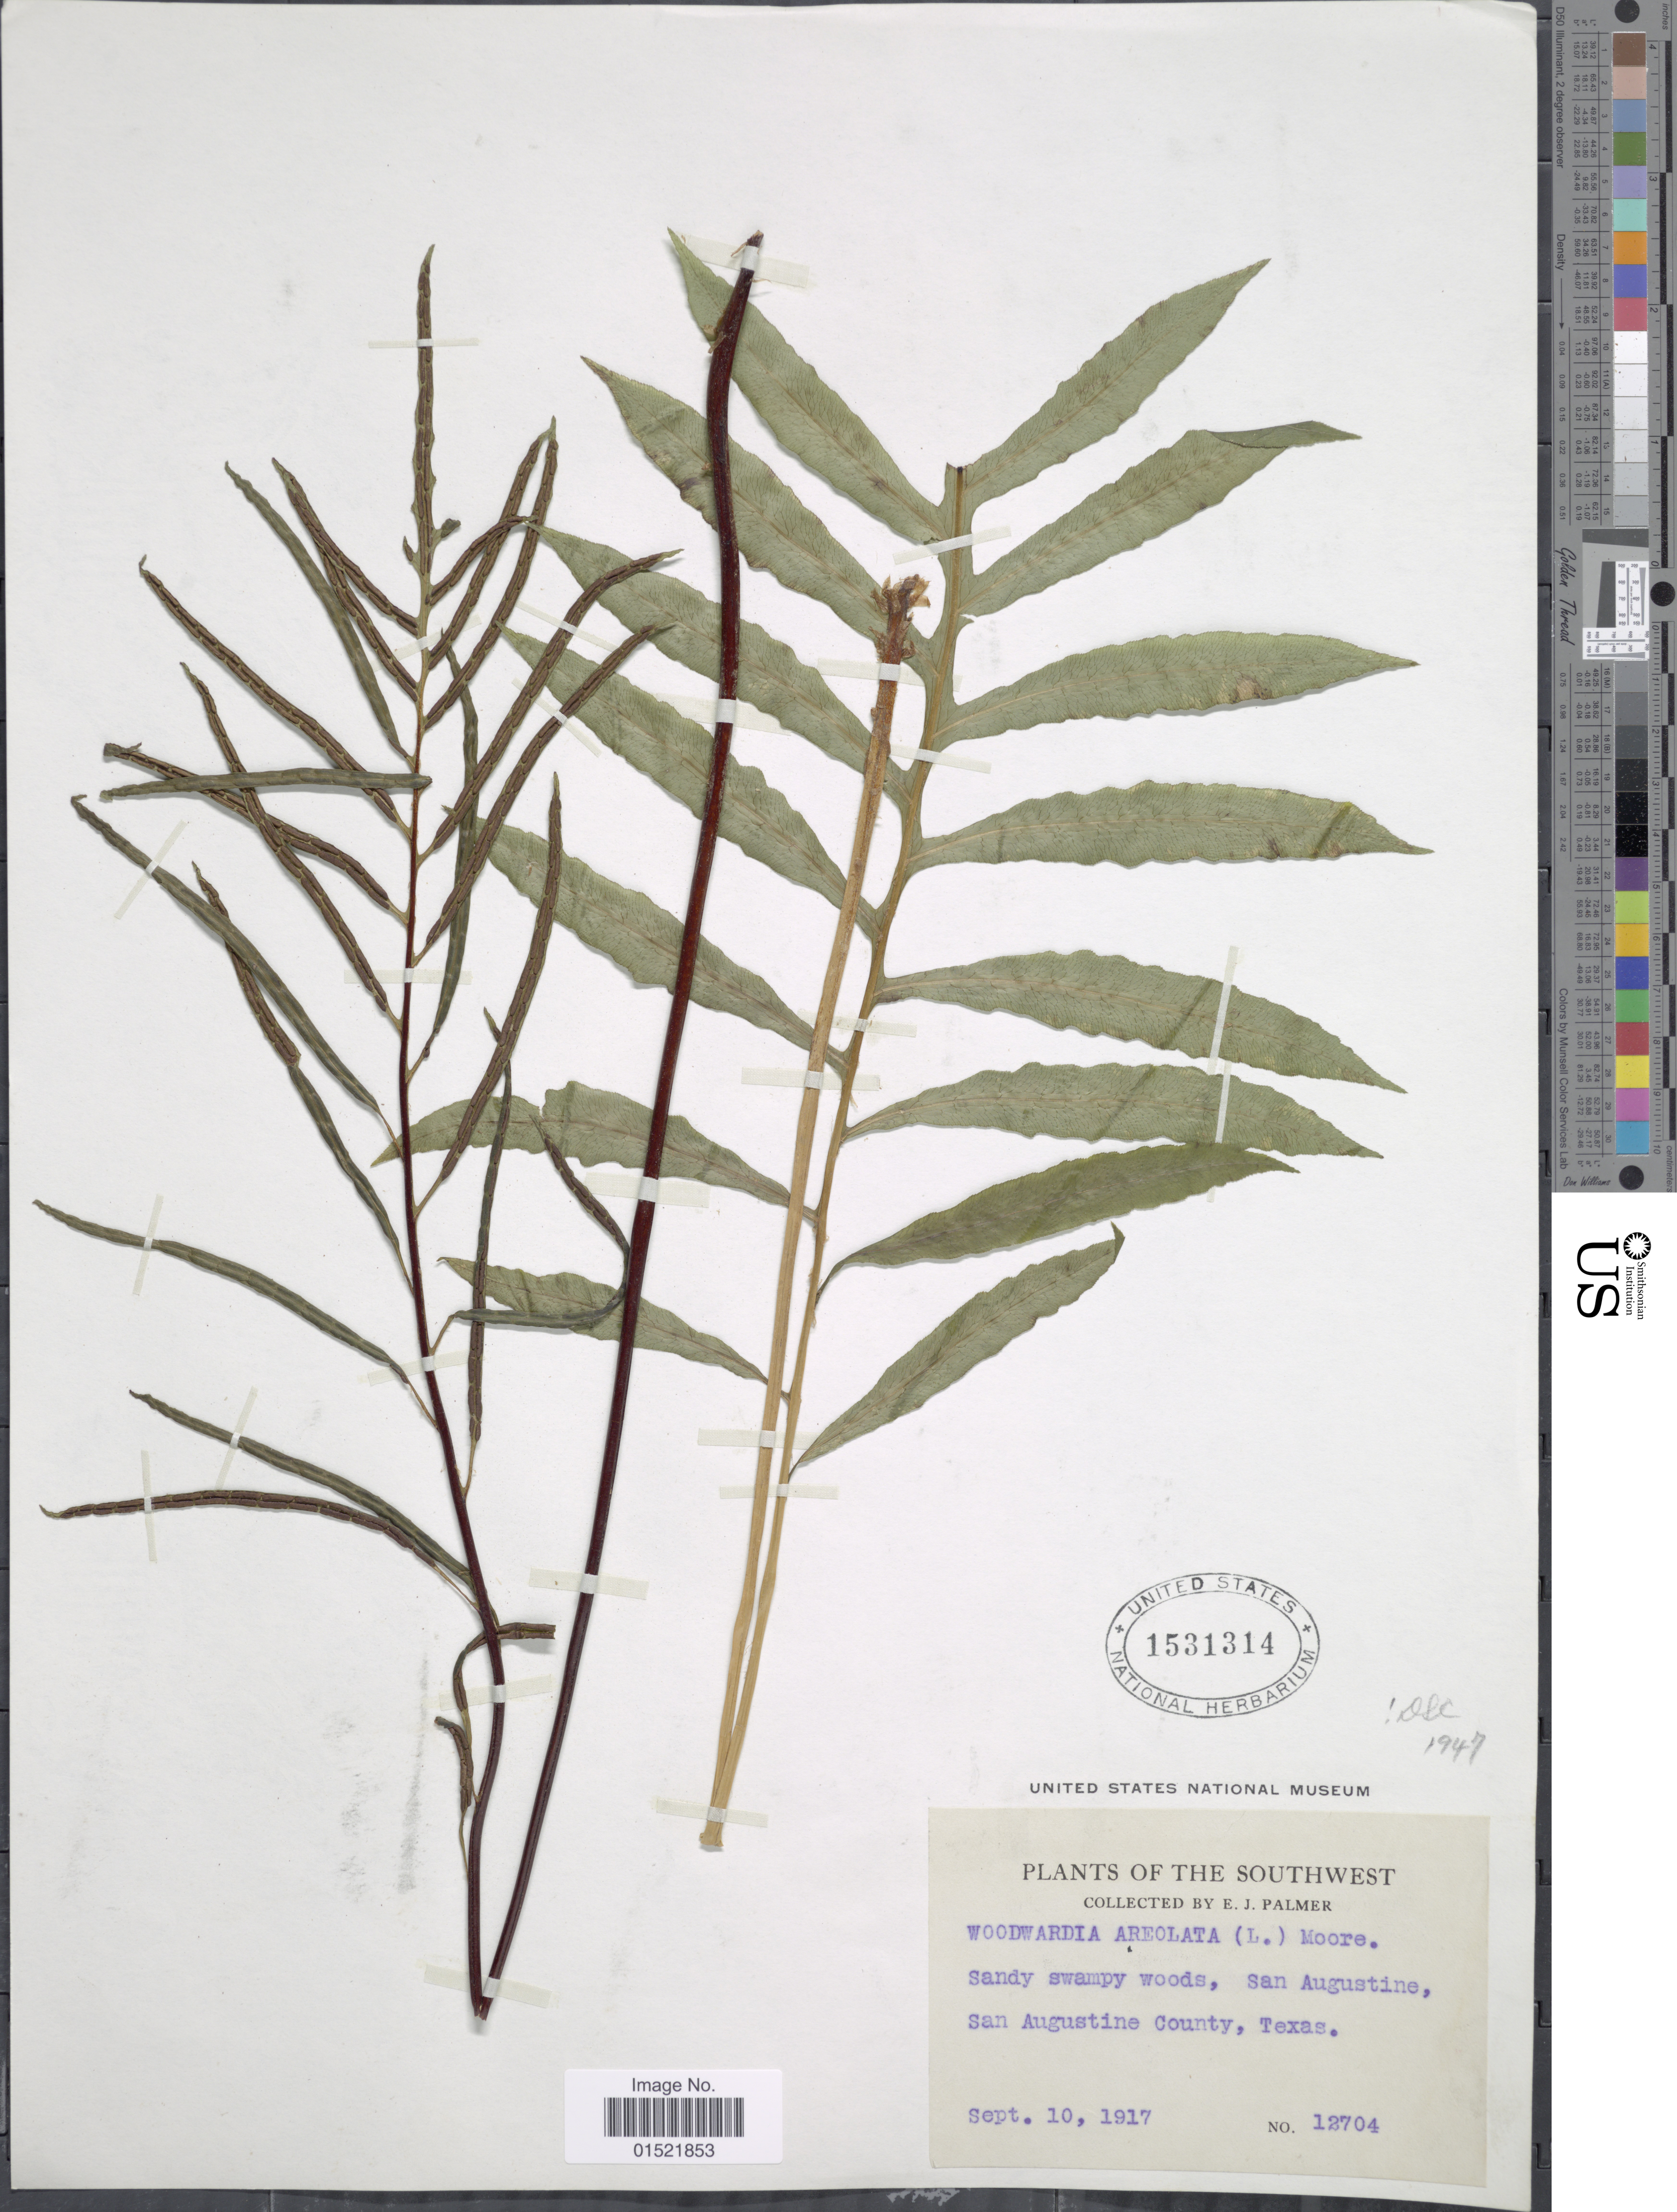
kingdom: Plantae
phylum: Tracheophyta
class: Polypodiopsida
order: Polypodiales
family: Blechnaceae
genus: Woodwardia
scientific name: Woodwardia areolata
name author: (L.) T. Moore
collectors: E. J. Palmer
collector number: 12704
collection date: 1917-09-10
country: United States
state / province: Texas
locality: Southwest, Sandy swampy woods, San Augustine, San Augustine County, Texas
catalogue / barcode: US 1531314